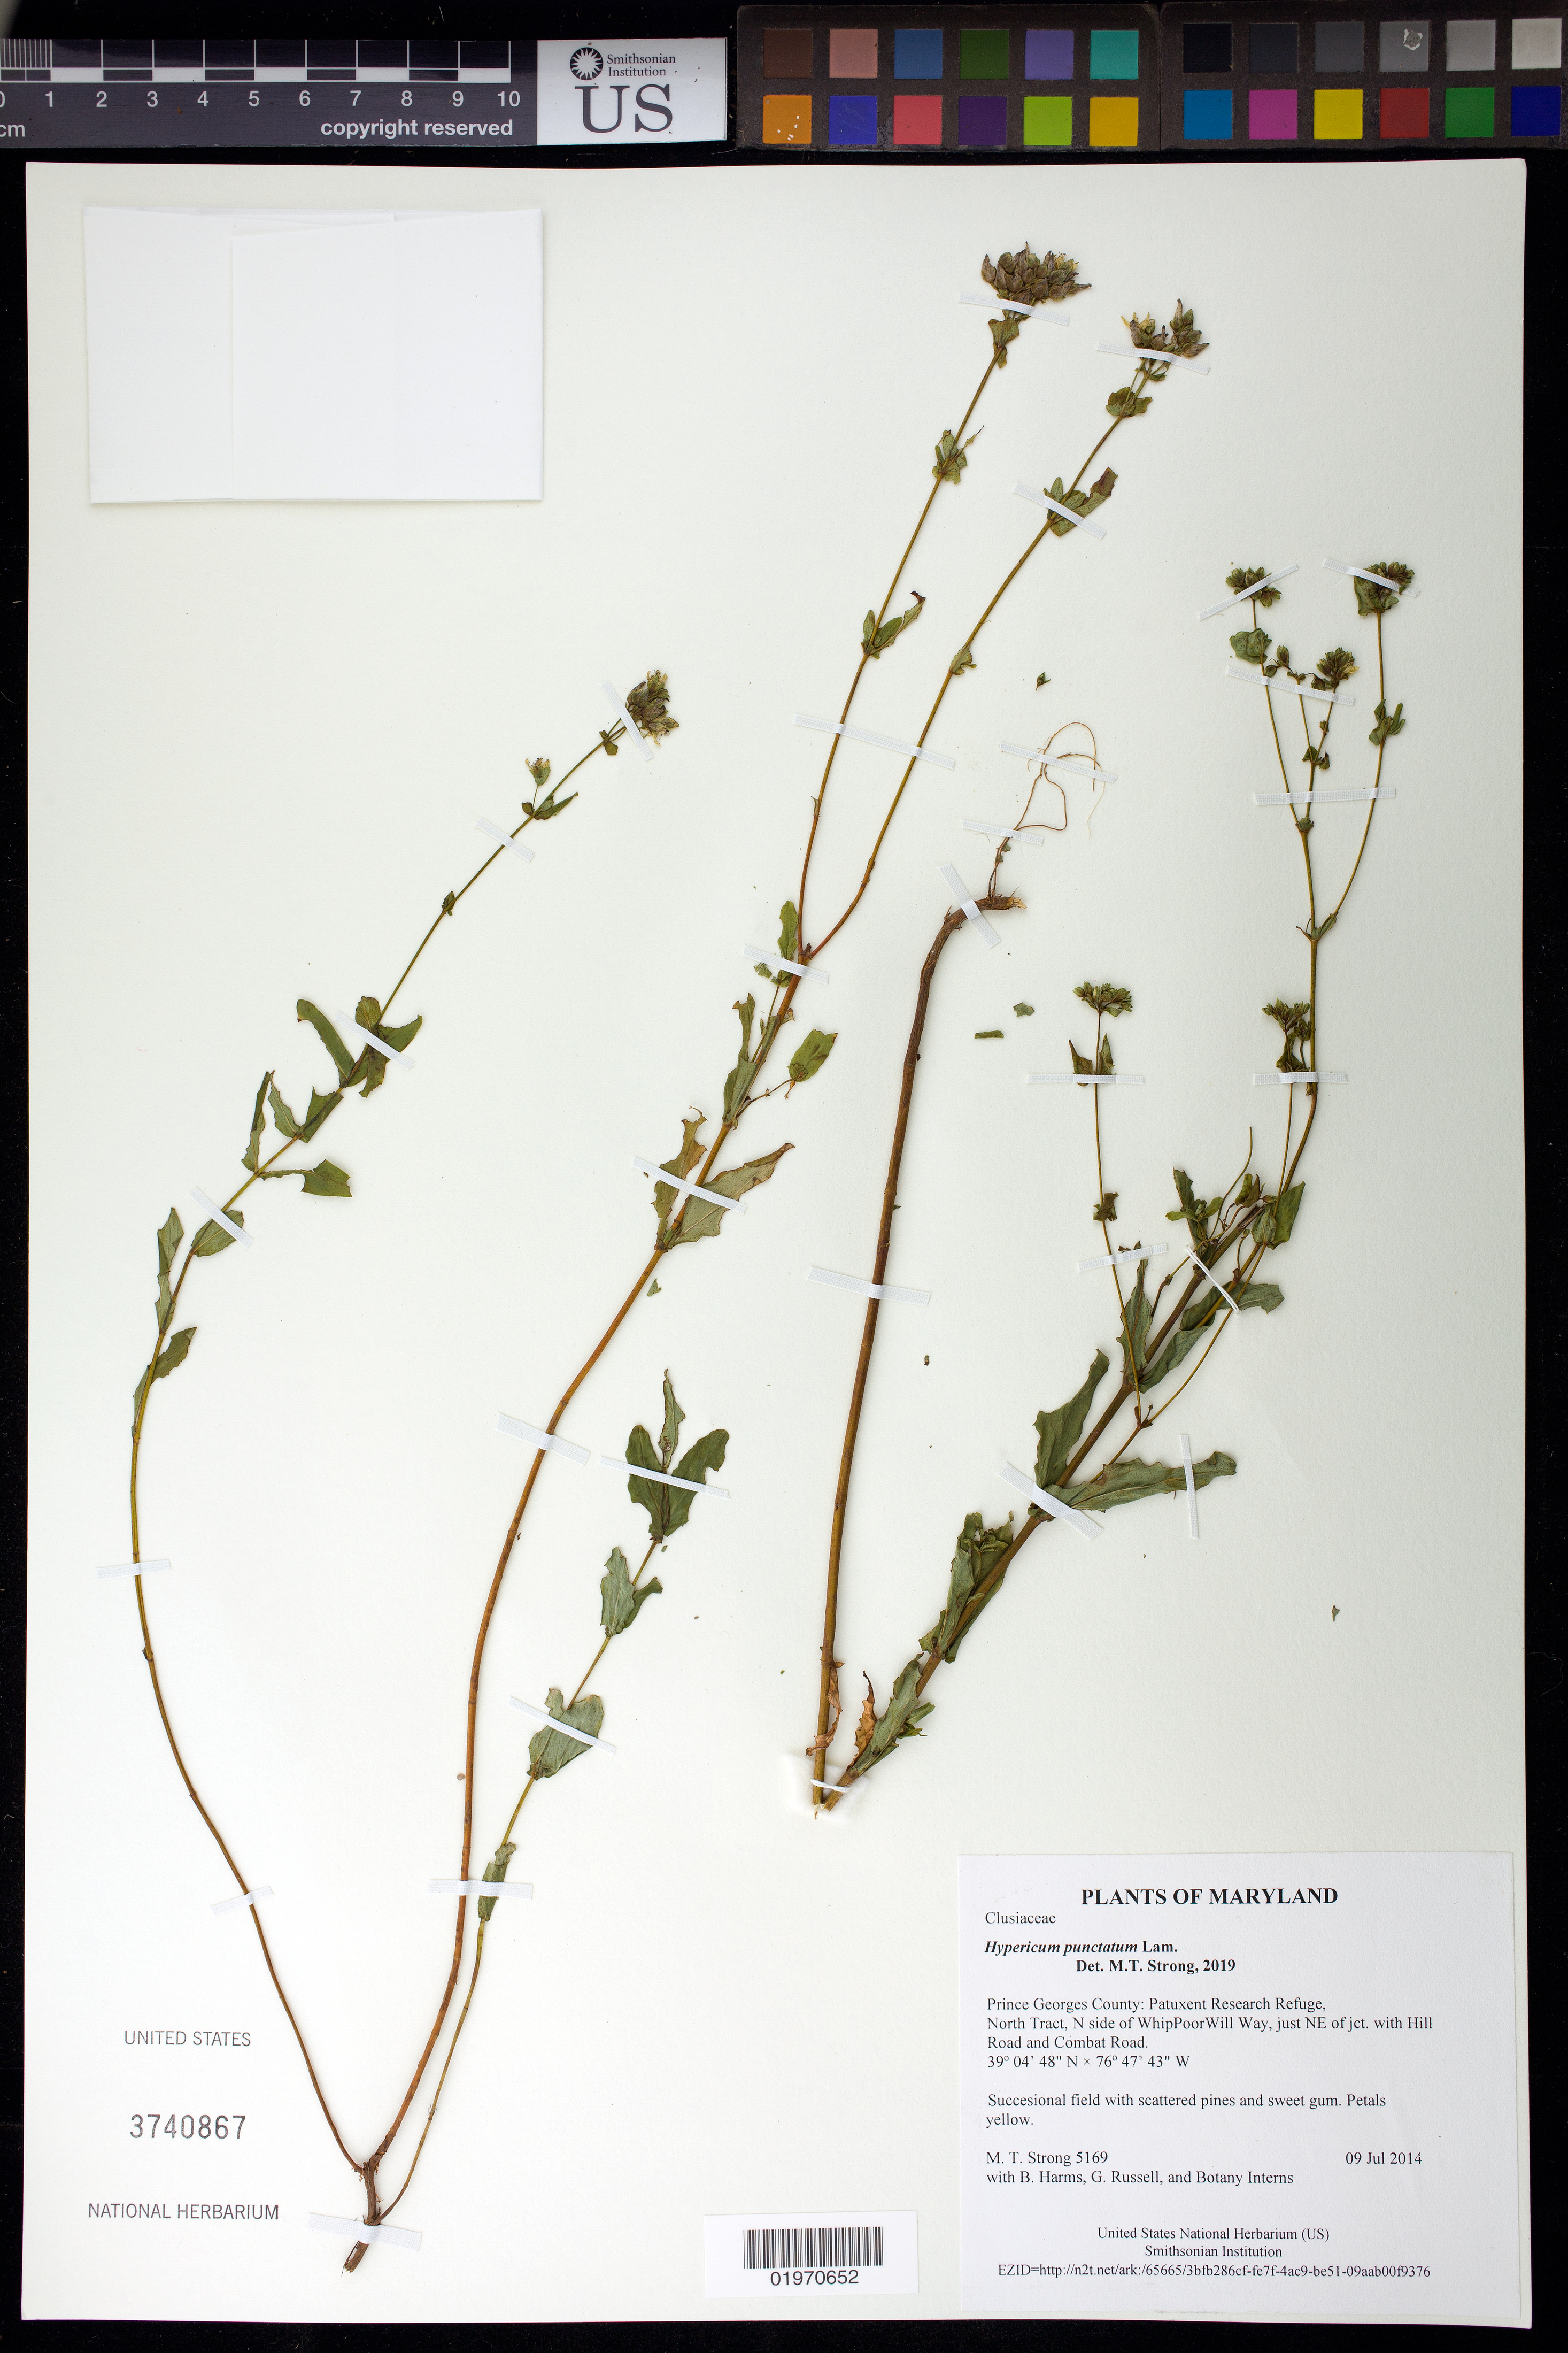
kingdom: Plantae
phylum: Tracheophyta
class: Magnoliopsida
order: Malpighiales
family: Hypericaceae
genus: Hypericum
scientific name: Hypericum punctatum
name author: Lam.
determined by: Strong, Mark T., (BOT), Smithsonian Institution - National Museum of Natural History (UNITED STATES)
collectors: M. T. Strong, B. Harms, G. Russell & Botany Interns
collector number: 5169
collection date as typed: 9 Jul 2014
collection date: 2014-07-09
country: United States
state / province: Maryland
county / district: Prince Georges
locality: Patuxent Research Refuge, North Tract, N side of WhipPoorWill Way, just NE of jct with Hill Road and Combat Road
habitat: Succesional field with scattered pines and sweet gum.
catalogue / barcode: US 3740867